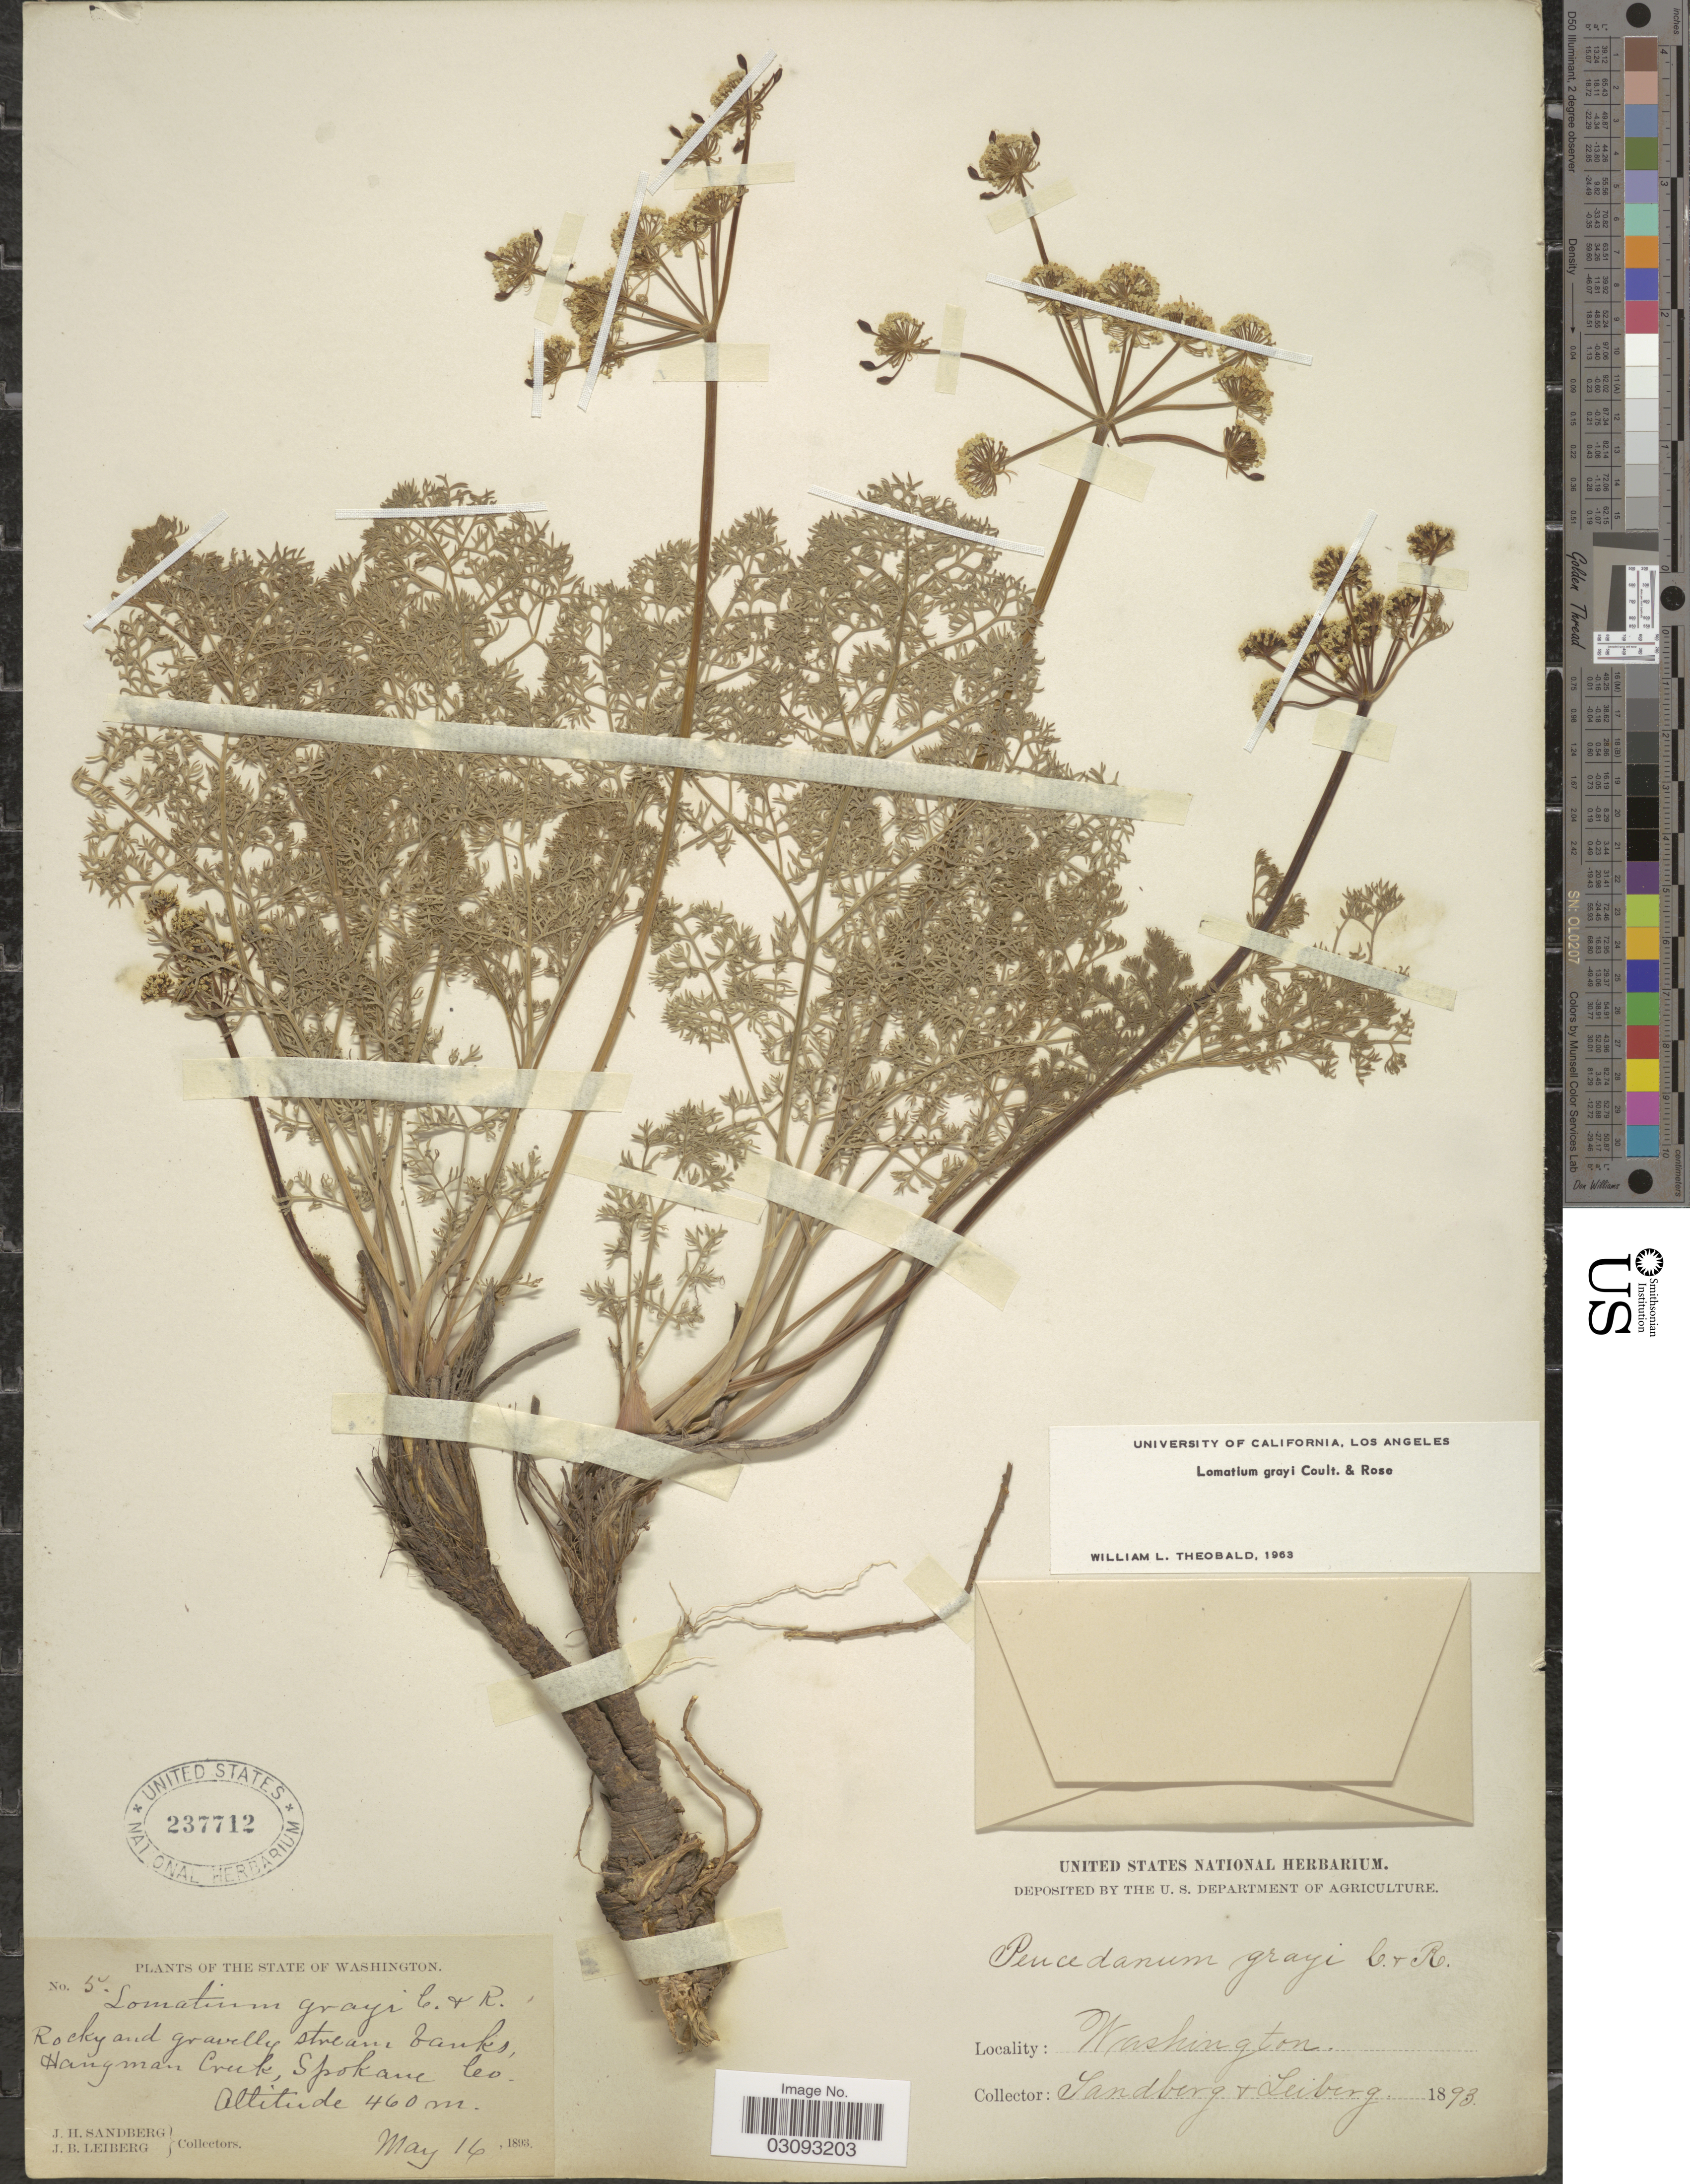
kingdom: Plantae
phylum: Tracheophyta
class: Magnoliopsida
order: Apiales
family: Apiaceae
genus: Lomatium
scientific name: Lomatium ambiguum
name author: (Nutt.) Coult. & Rose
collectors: J. H. Sandberg & J. B. Leiberg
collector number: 5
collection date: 1893-05-16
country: United States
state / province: Washington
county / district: Spokane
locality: Hangman Creek, Spokane Co.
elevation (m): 460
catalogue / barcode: US 237712